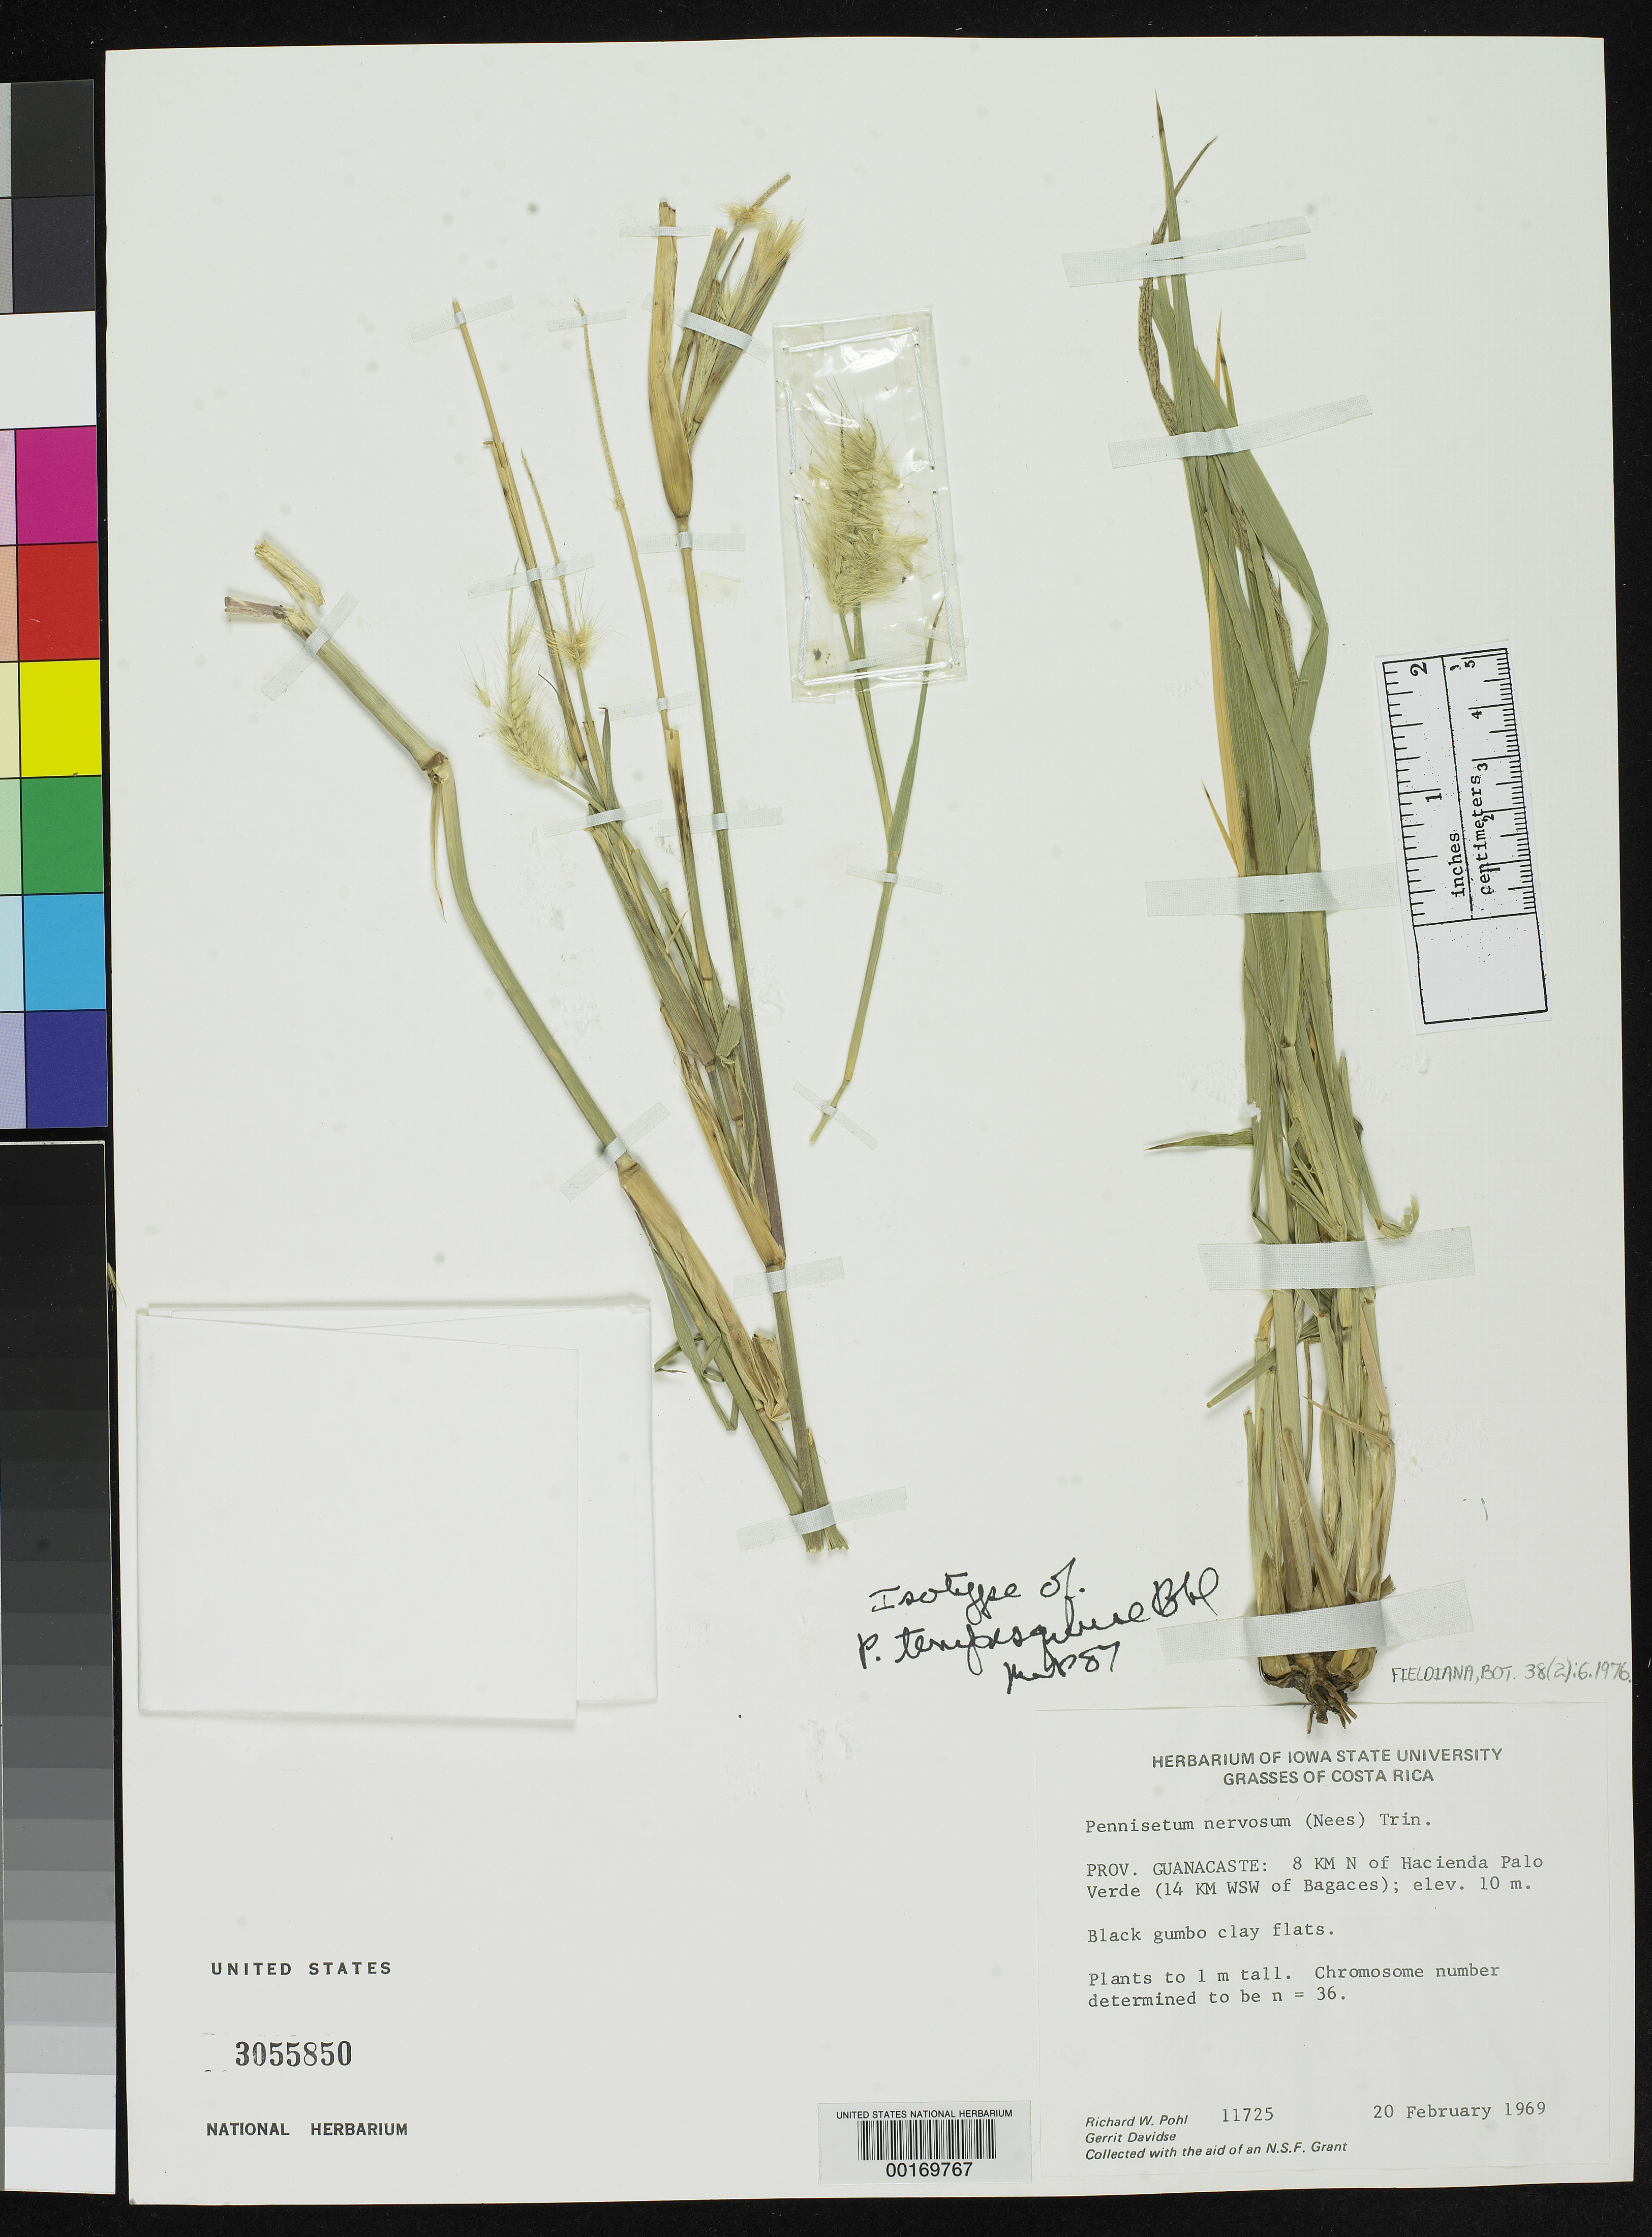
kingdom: Plantae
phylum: Tracheophyta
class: Liliopsida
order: Poales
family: Poaceae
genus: Pennisetum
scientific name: Pennisetum tempisquense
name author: R.W. Pohl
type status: Isotype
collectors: R. W. Pohl & G. Davidse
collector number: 11725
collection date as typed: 20 Feb 1969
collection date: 1969-02-20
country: Costa Rica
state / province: Guanacaste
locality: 8 km N of Hacienda Palo Verde, 14 km WSW of Bagaces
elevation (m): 10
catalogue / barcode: US 3055850